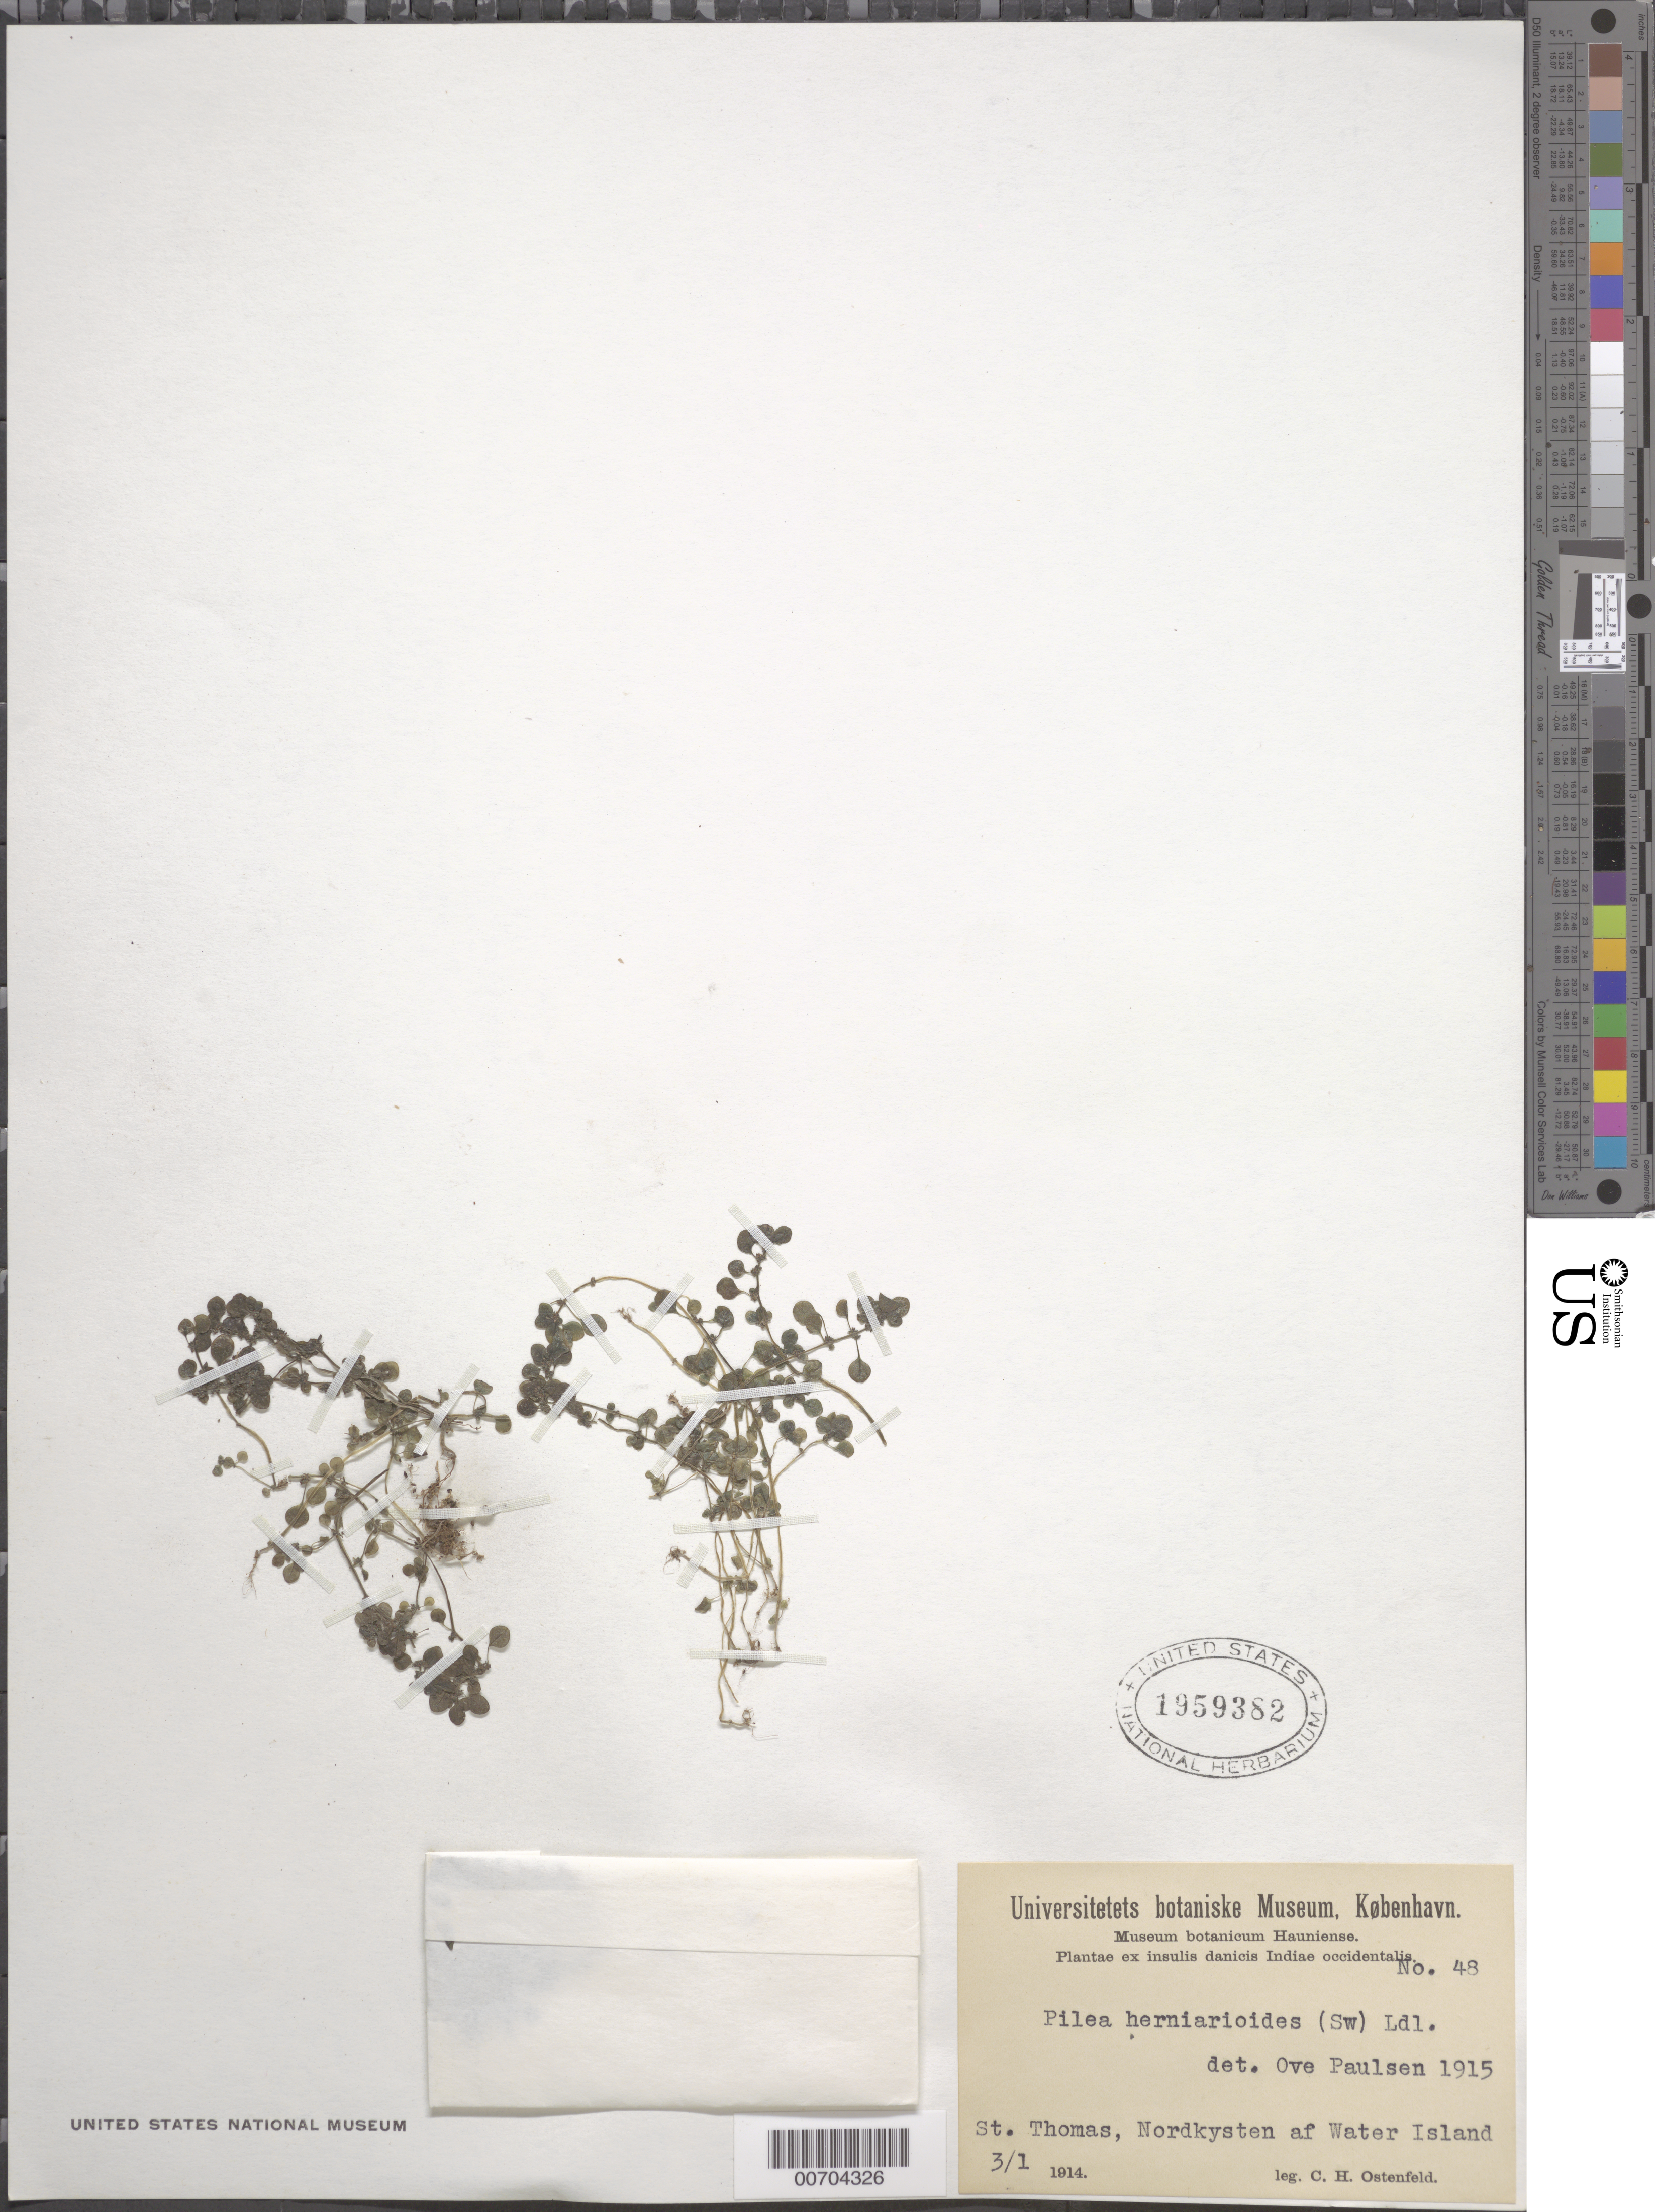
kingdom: Plantae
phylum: Tracheophyta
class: Magnoliopsida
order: Rosales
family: Urticaceae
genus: Pilea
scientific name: Pilea herniarioides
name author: (Sw.) Lindl.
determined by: Paulsen, O.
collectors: C. E. H. Ostenfeld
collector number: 48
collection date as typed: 01 Mar 1914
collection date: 1914-03-01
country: U.S. Virgin Islands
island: Water Island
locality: Nordkysten af Water I.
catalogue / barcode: US 1959382